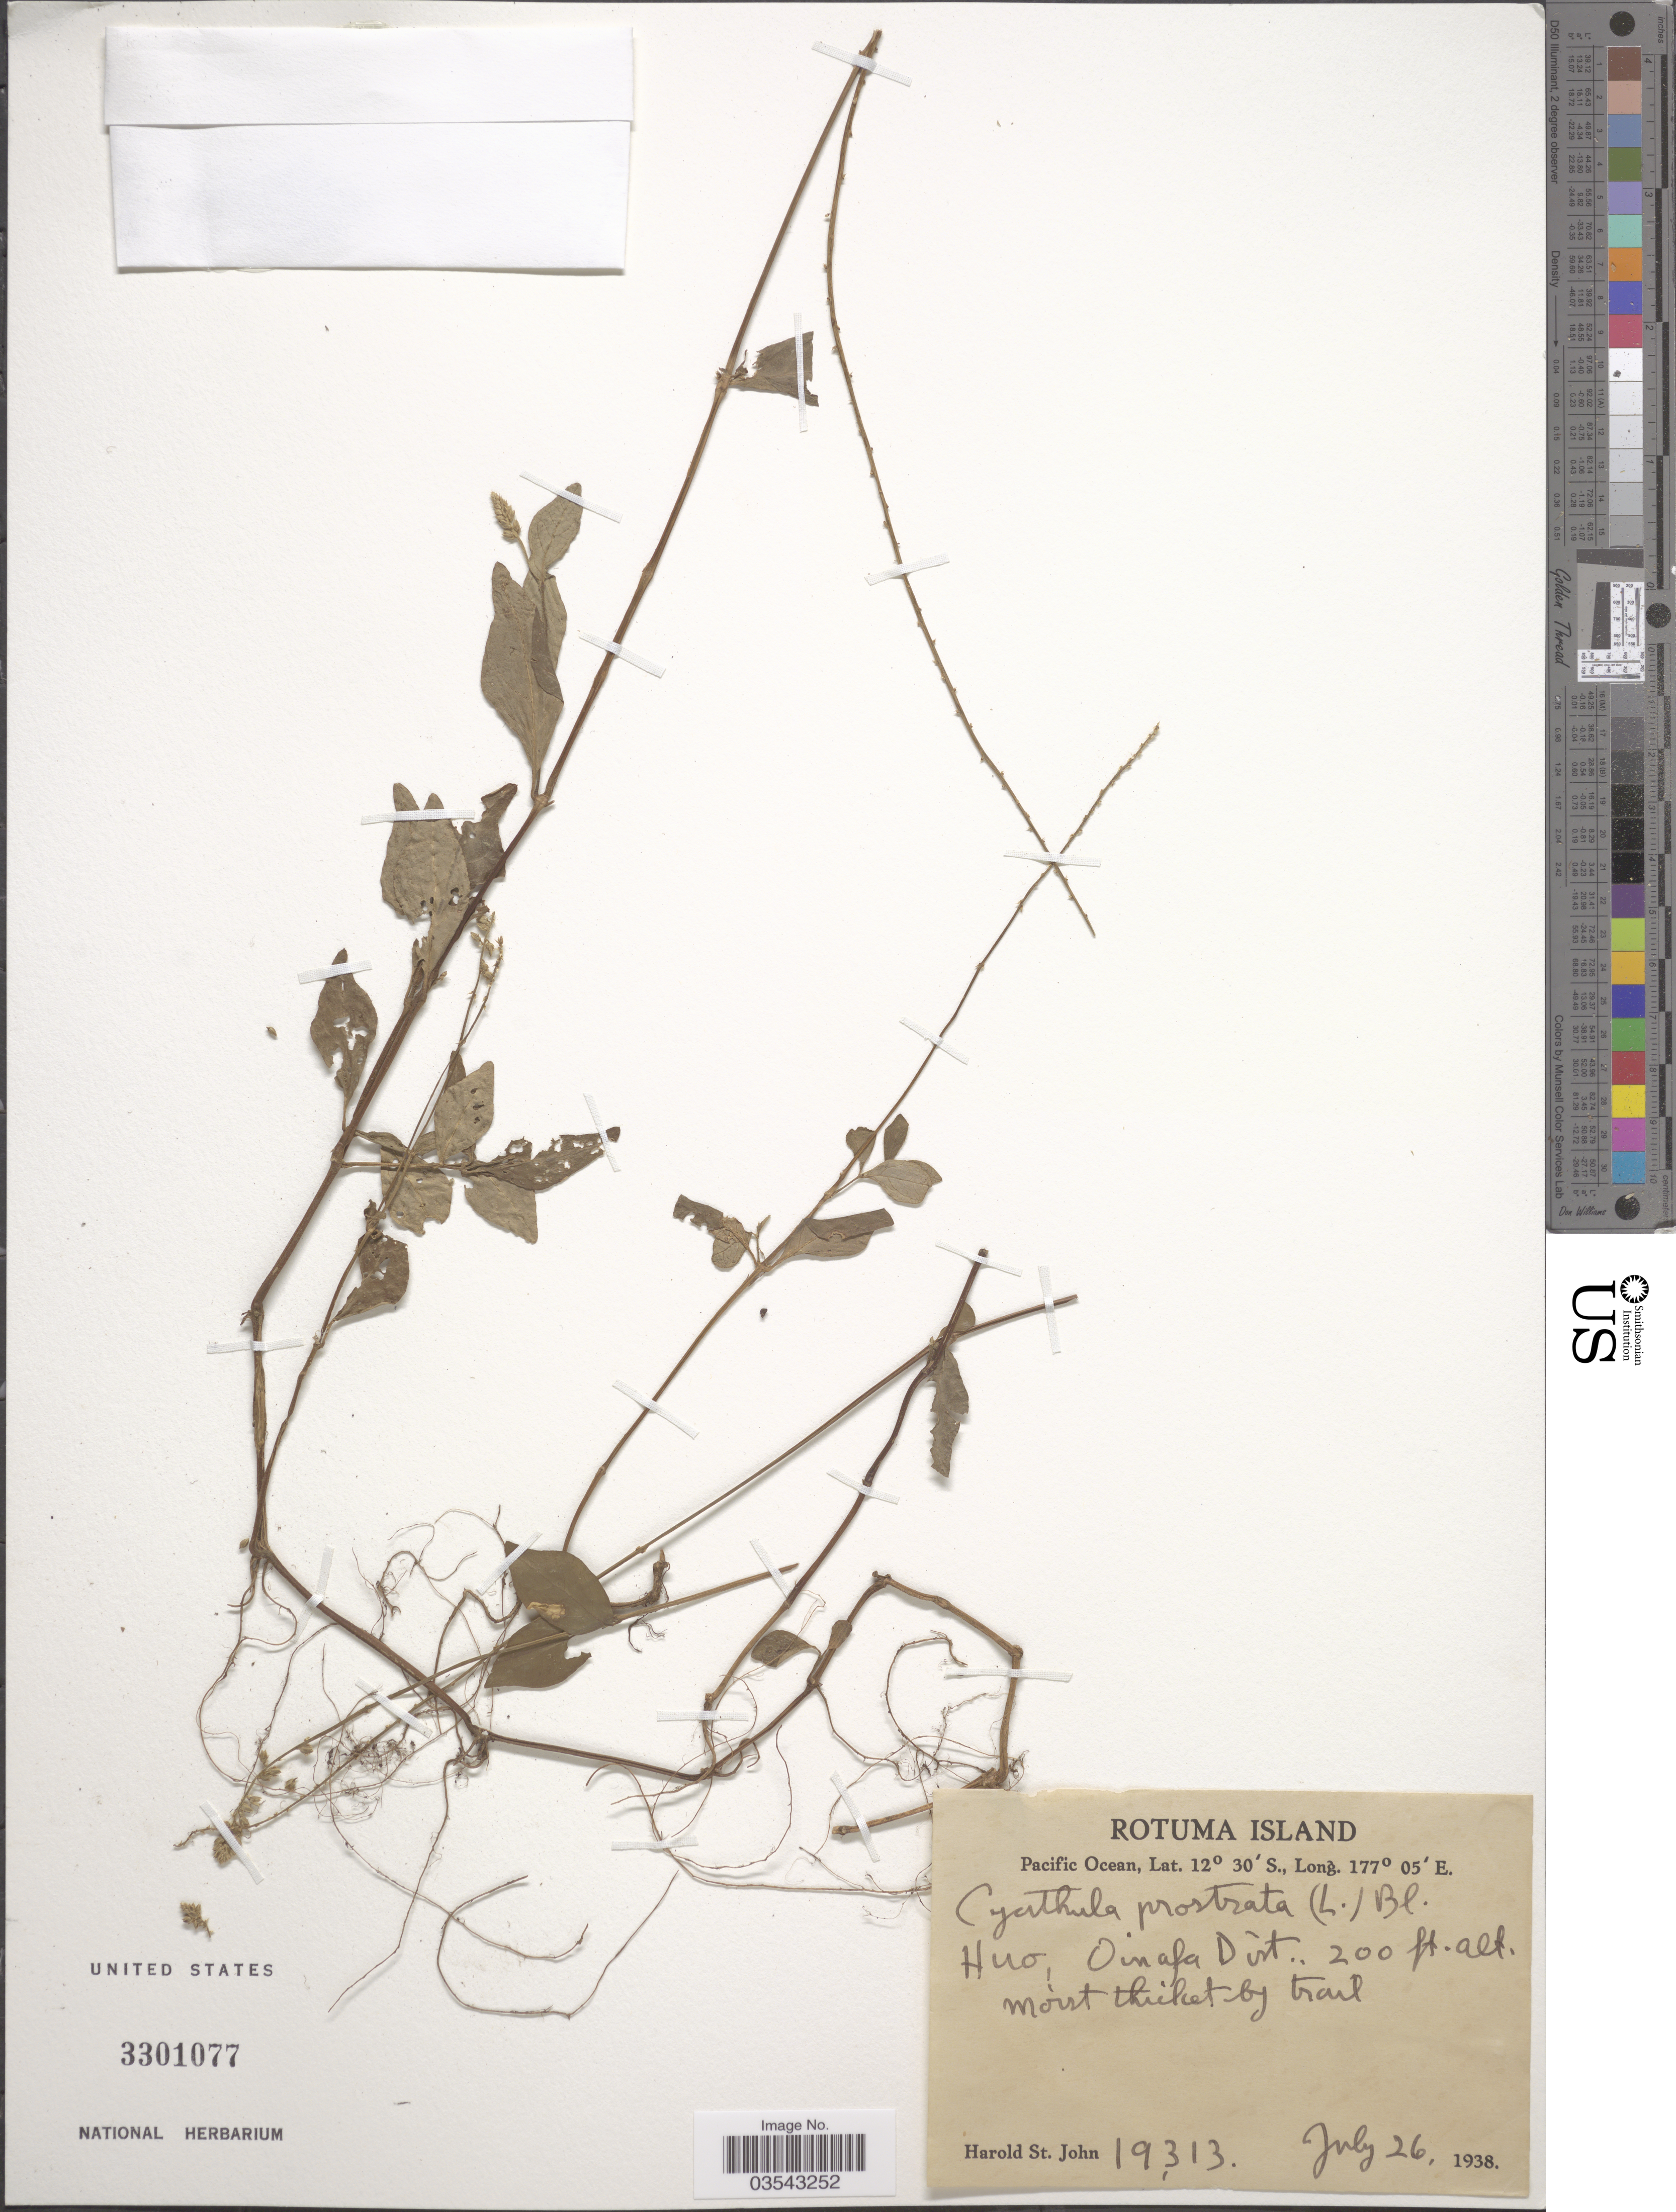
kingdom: Plantae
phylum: Tracheophyta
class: Magnoliopsida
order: Caryophyllales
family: Amaranthaceae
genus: Cyathula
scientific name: Cyathula prostrata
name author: (L.) Blume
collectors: H. St. John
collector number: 19313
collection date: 1938-07-26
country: Fiji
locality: Rotuma Island. Pacific Ocean. Huo, Oinafa Dist.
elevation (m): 61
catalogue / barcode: US 3301077